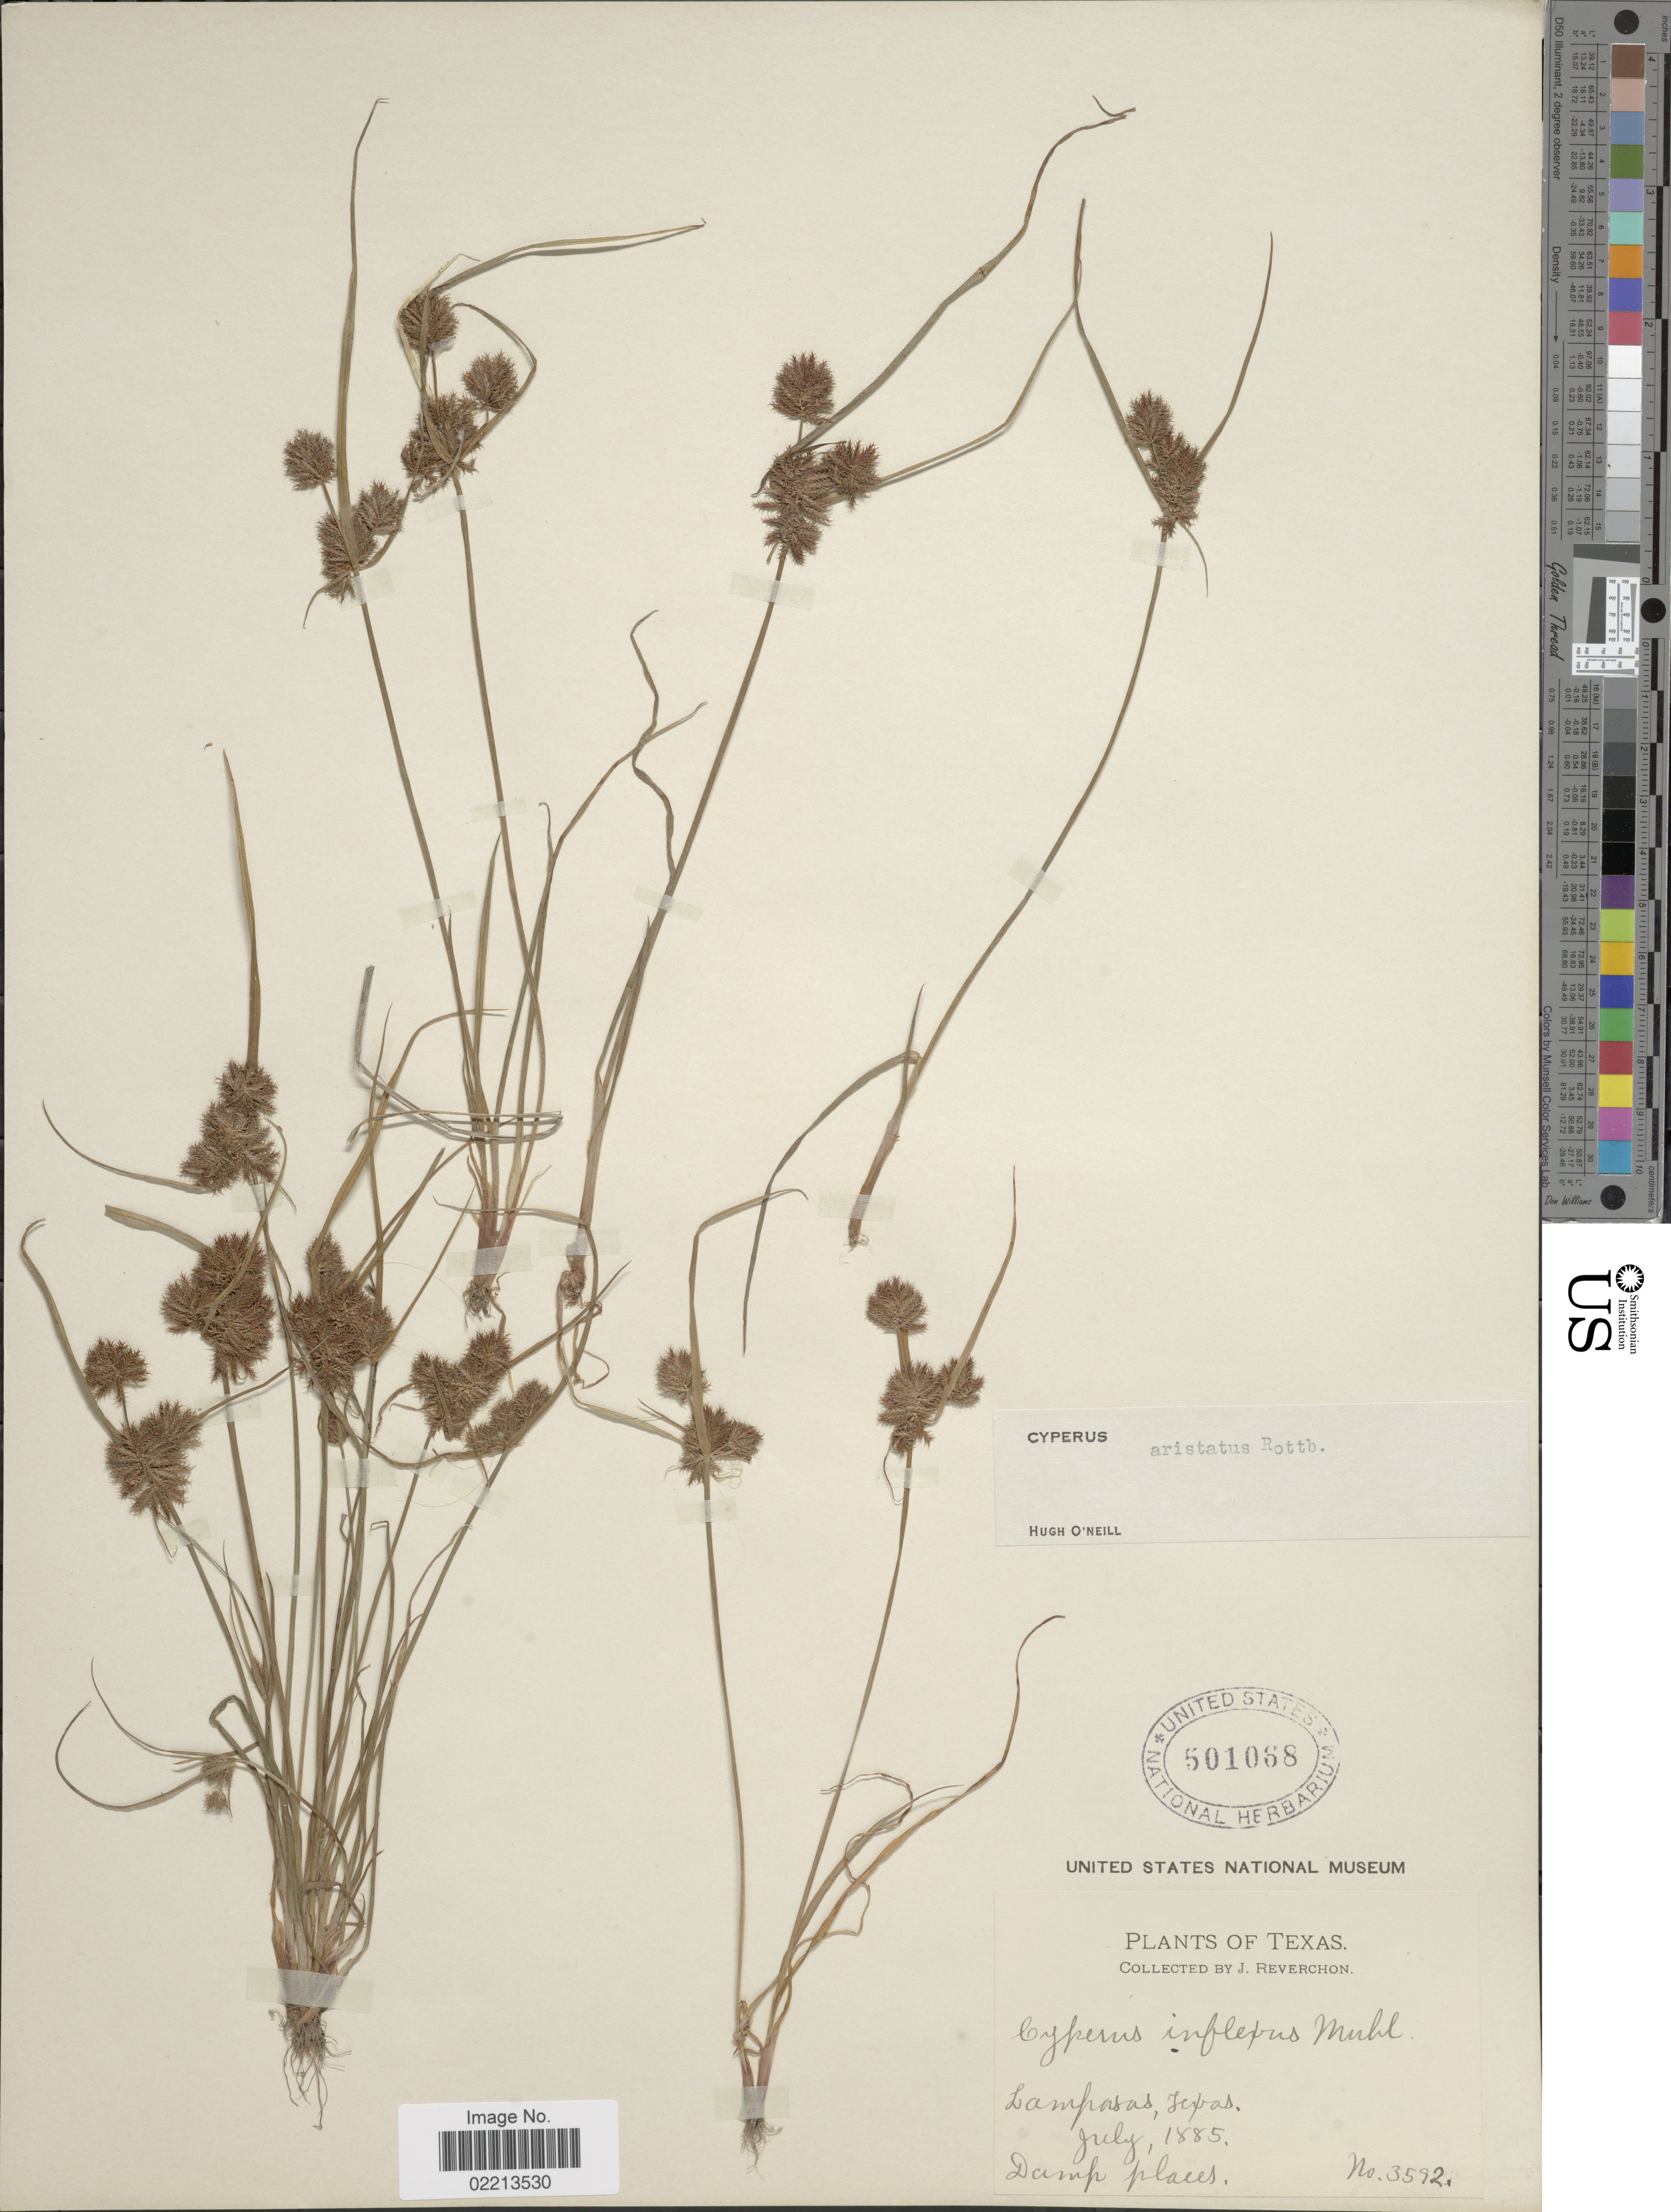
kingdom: Plantae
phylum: Tracheophyta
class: Liliopsida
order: Poales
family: Cyperaceae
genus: Cyperus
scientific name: Cyperus squarrosus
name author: L.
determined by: Strong, Mark T., (BOT), Smithsonian Institution - National Museum of Natural History (UNITED STATES)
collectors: J. Reverchon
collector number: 3592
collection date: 1885-07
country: United States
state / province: Texas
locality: Lampasas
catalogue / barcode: US 501068